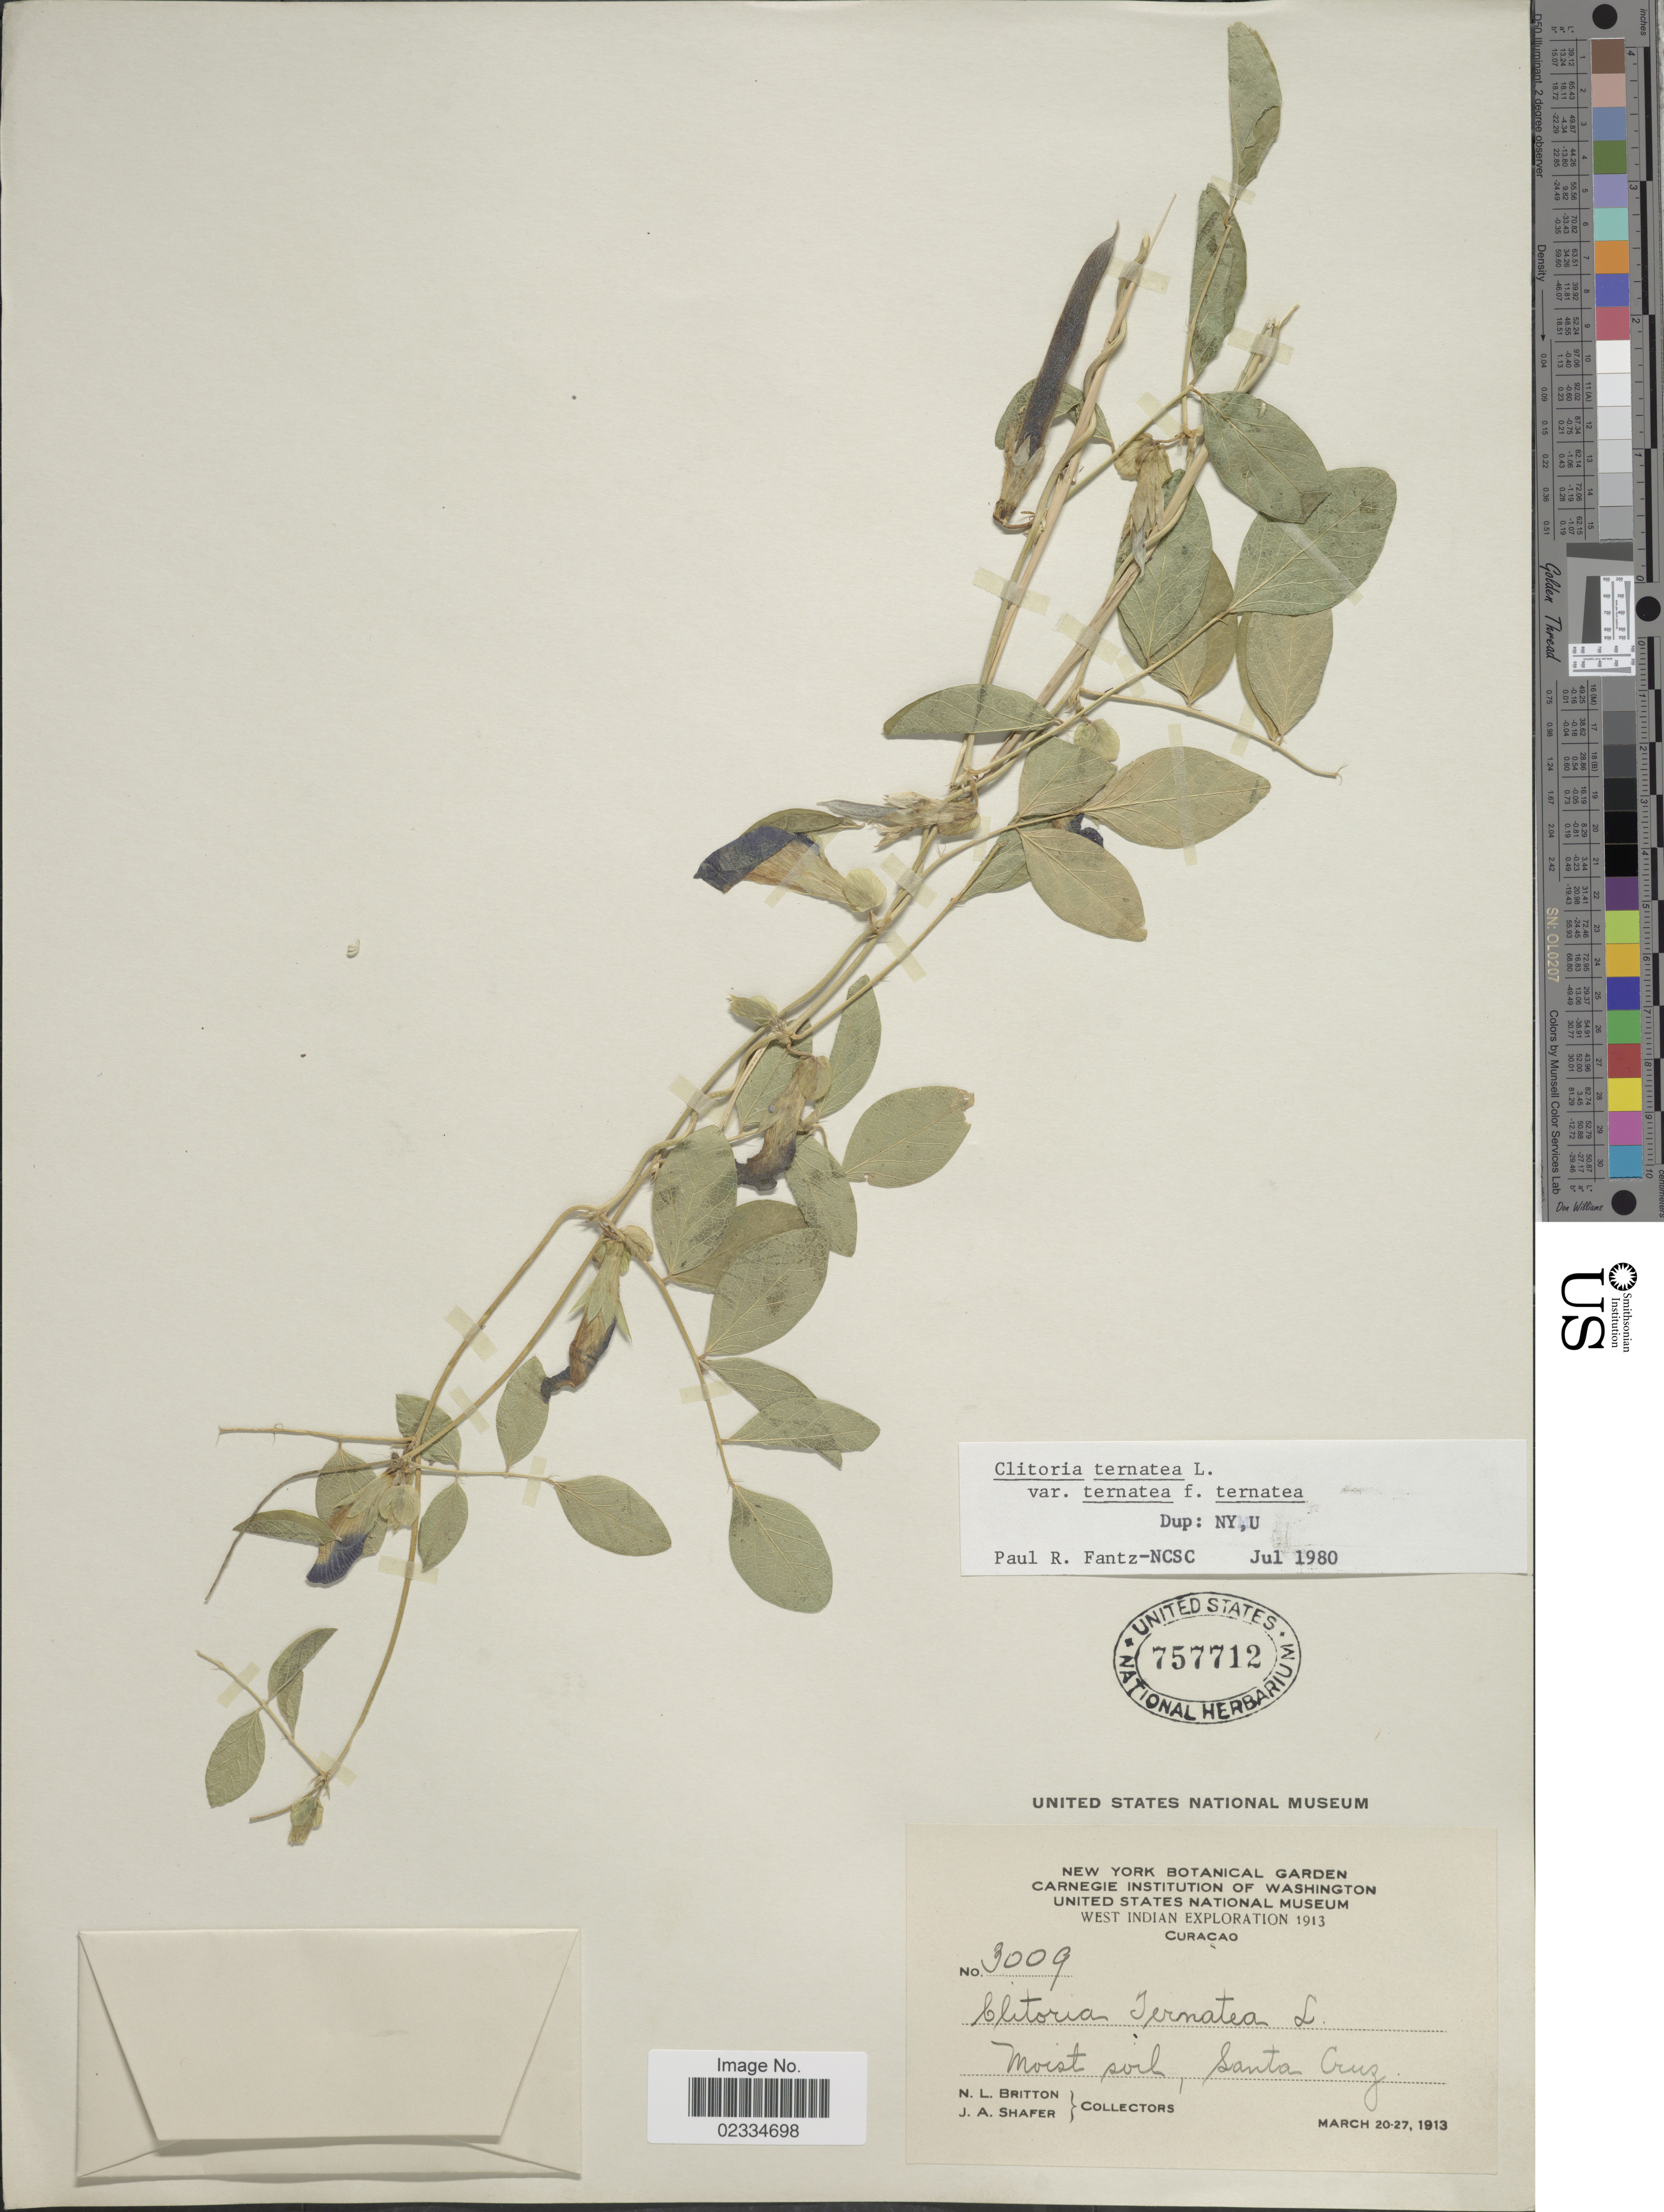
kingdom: Plantae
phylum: Tracheophyta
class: Magnoliopsida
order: Fabales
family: Fabaceae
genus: Clitoria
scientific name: Clitoria ternatea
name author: L.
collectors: N. Britton & J. A. Shafer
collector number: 3009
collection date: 1913-03-20/1913-03-27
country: Curaçao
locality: Santa Cruz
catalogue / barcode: US 757712